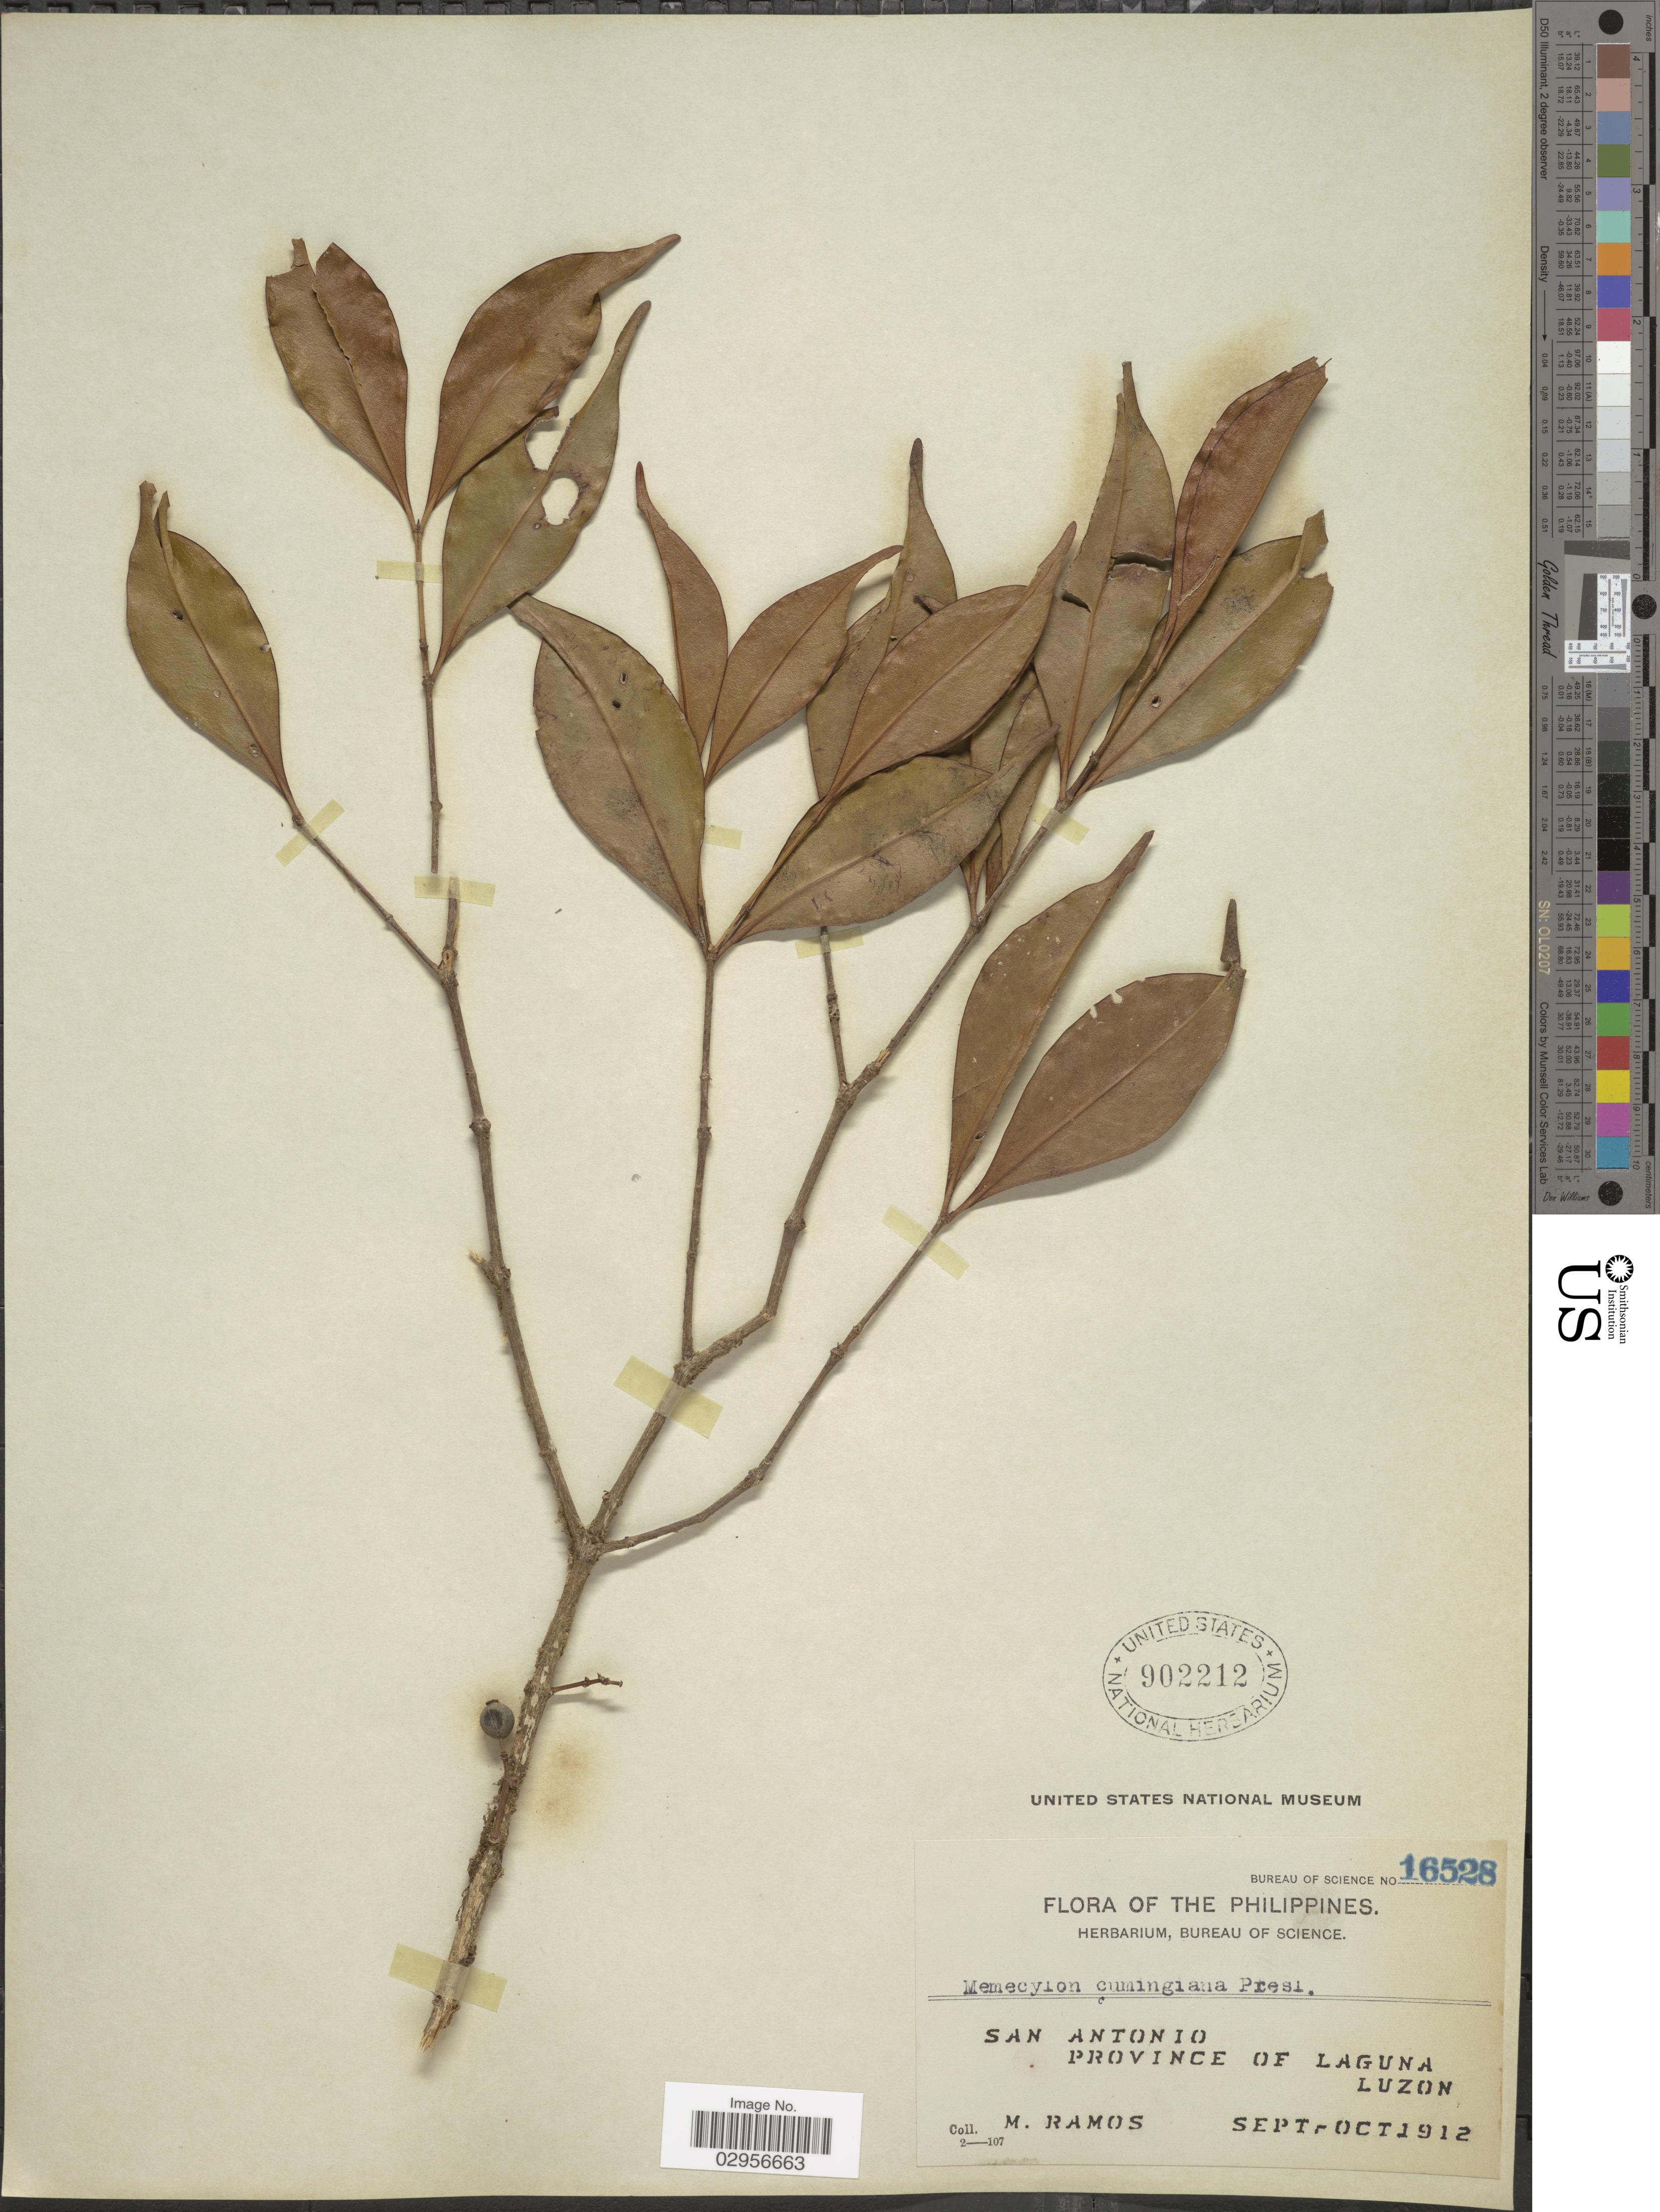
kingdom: Plantae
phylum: Tracheophyta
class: Magnoliopsida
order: Myrtales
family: Melastomataceae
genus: Memecylon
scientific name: Memecylon lanceolatum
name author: Blanco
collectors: M. Ramos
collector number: Bureau of Science 16528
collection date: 1912-09/1912-10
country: Philippines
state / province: Calabarzon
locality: San Antonio, Province of Laguna, Luzon.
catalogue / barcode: US 902212